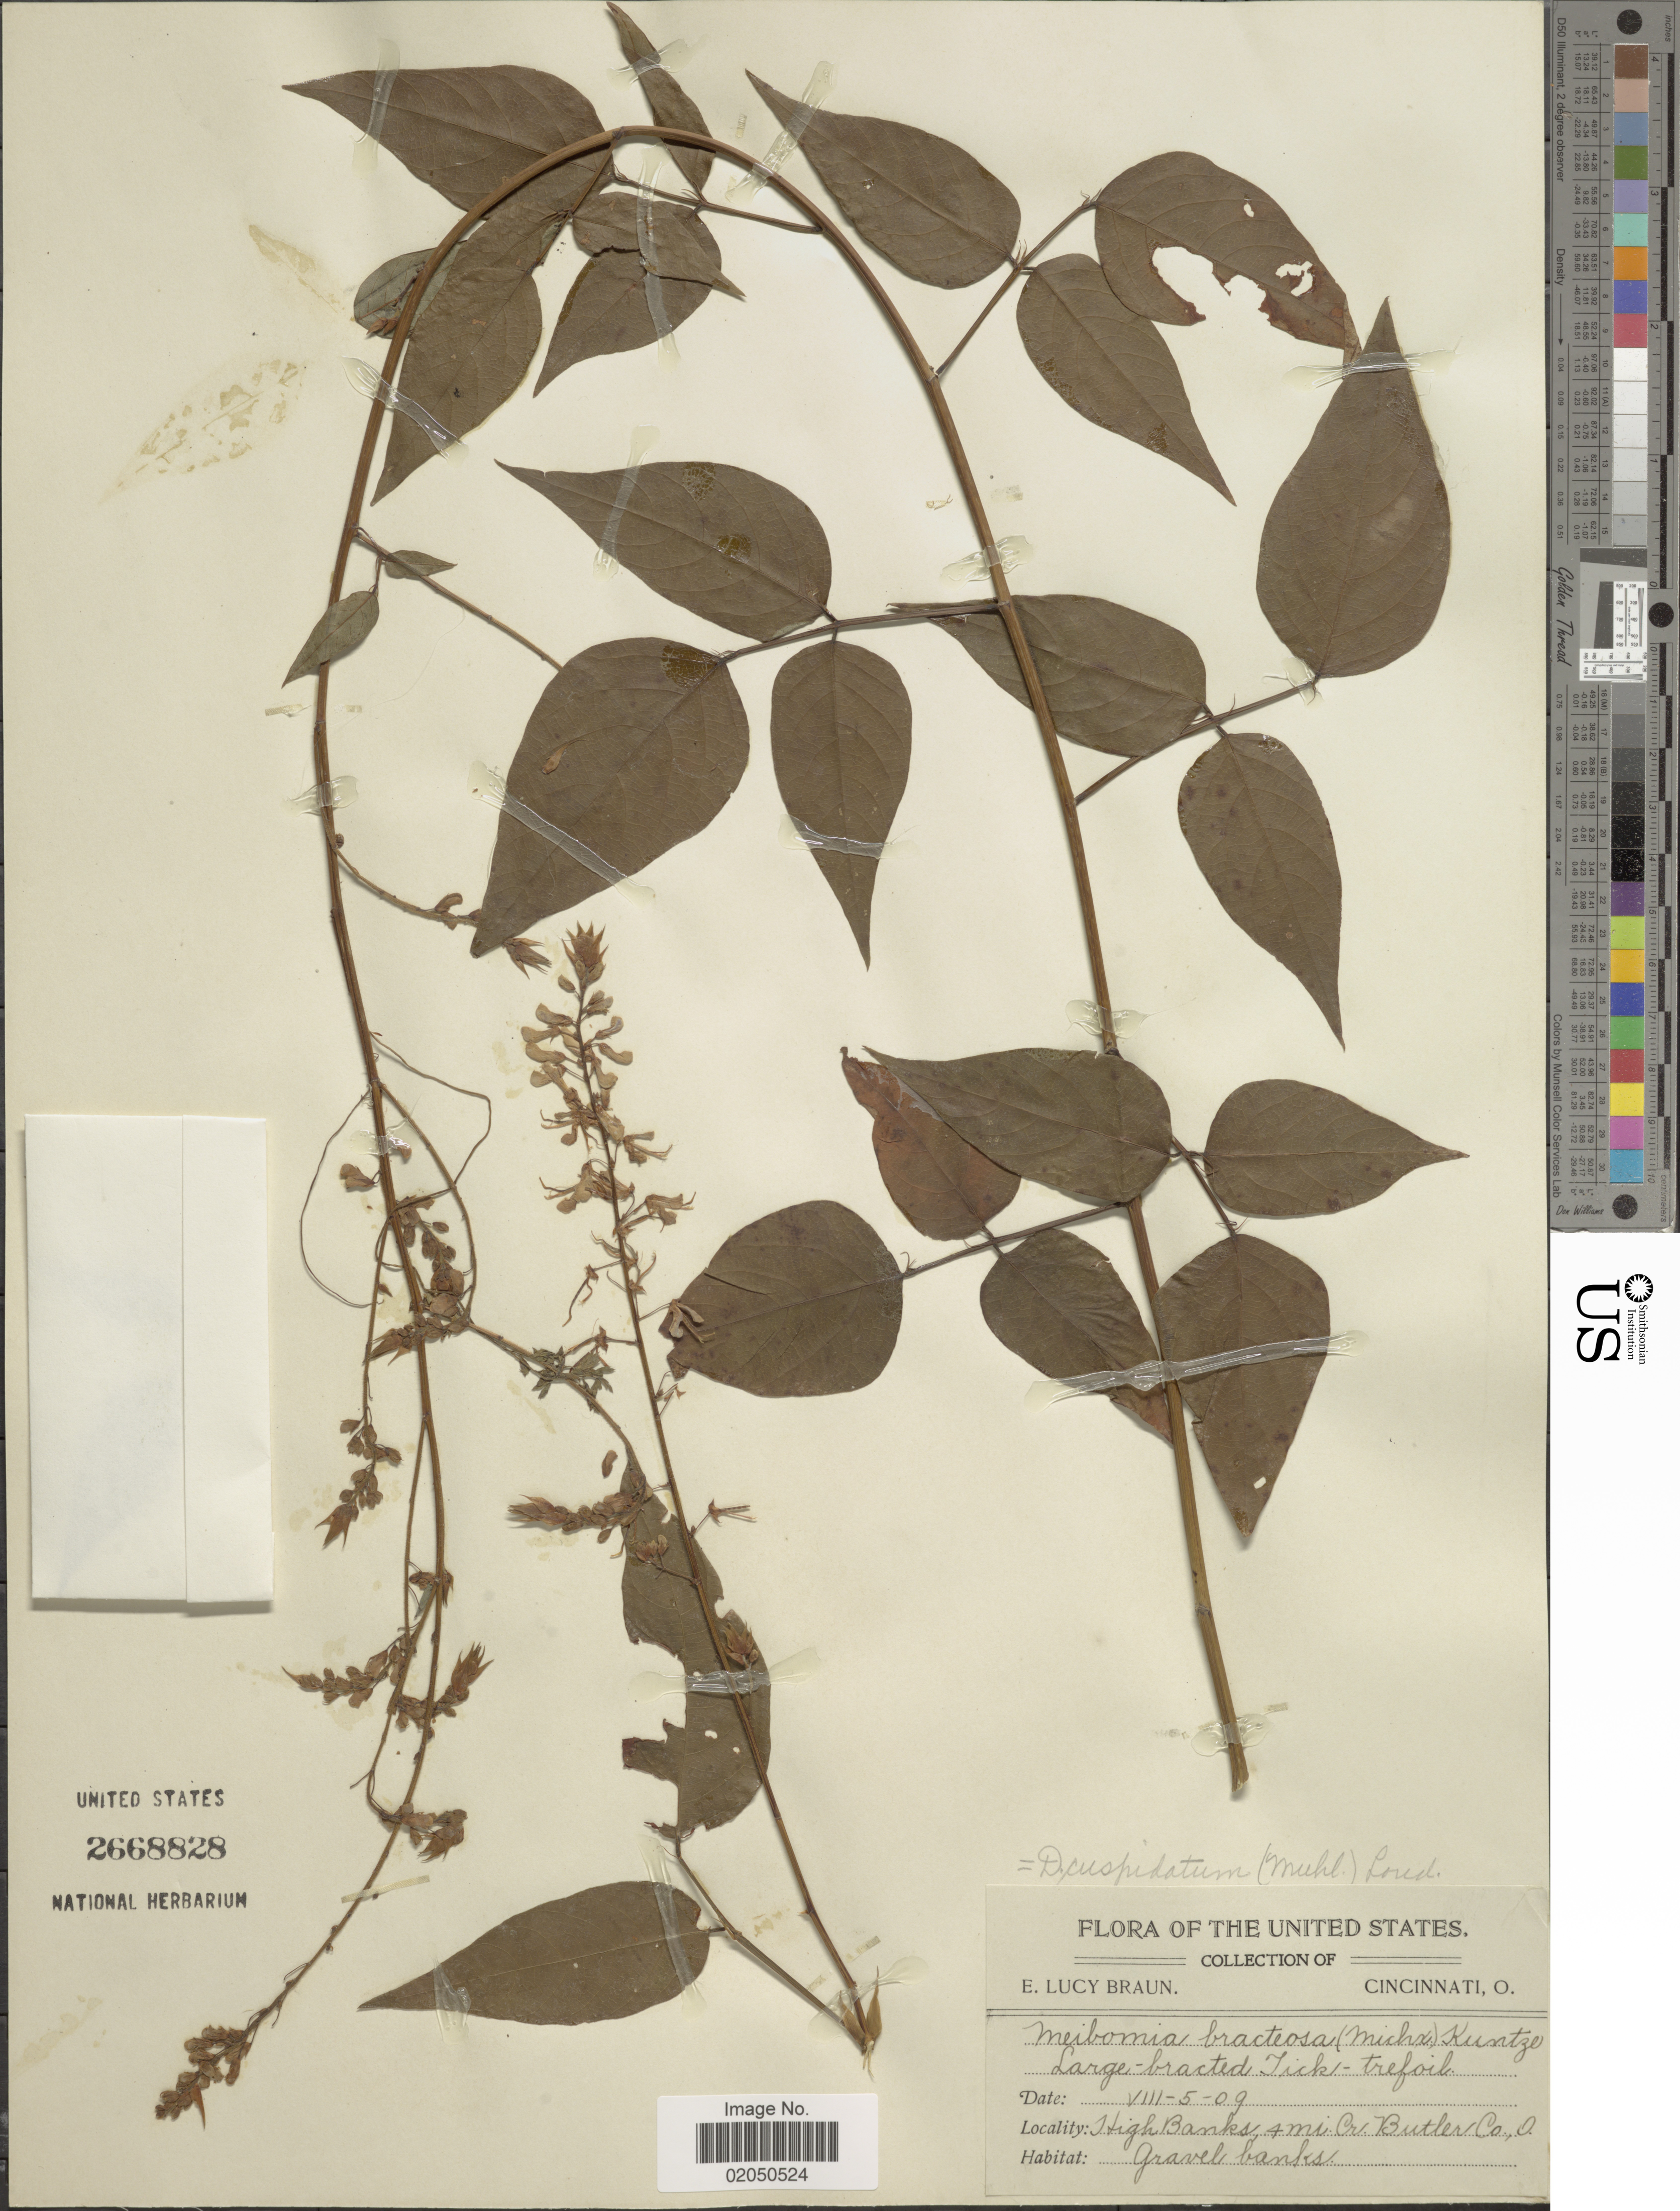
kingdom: Plantae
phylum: Tracheophyta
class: Magnoliopsida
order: Fabales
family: Fabaceae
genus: Desmodium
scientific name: Desmodium cuspidatum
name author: (Muhl. ex Willd.) Loudon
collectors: E. L. Braun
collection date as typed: Transcribed d/m/y: 5/8/9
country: United States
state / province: Ohio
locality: High Banks 4 mi. Cr. Butler Co.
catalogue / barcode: US 2668828